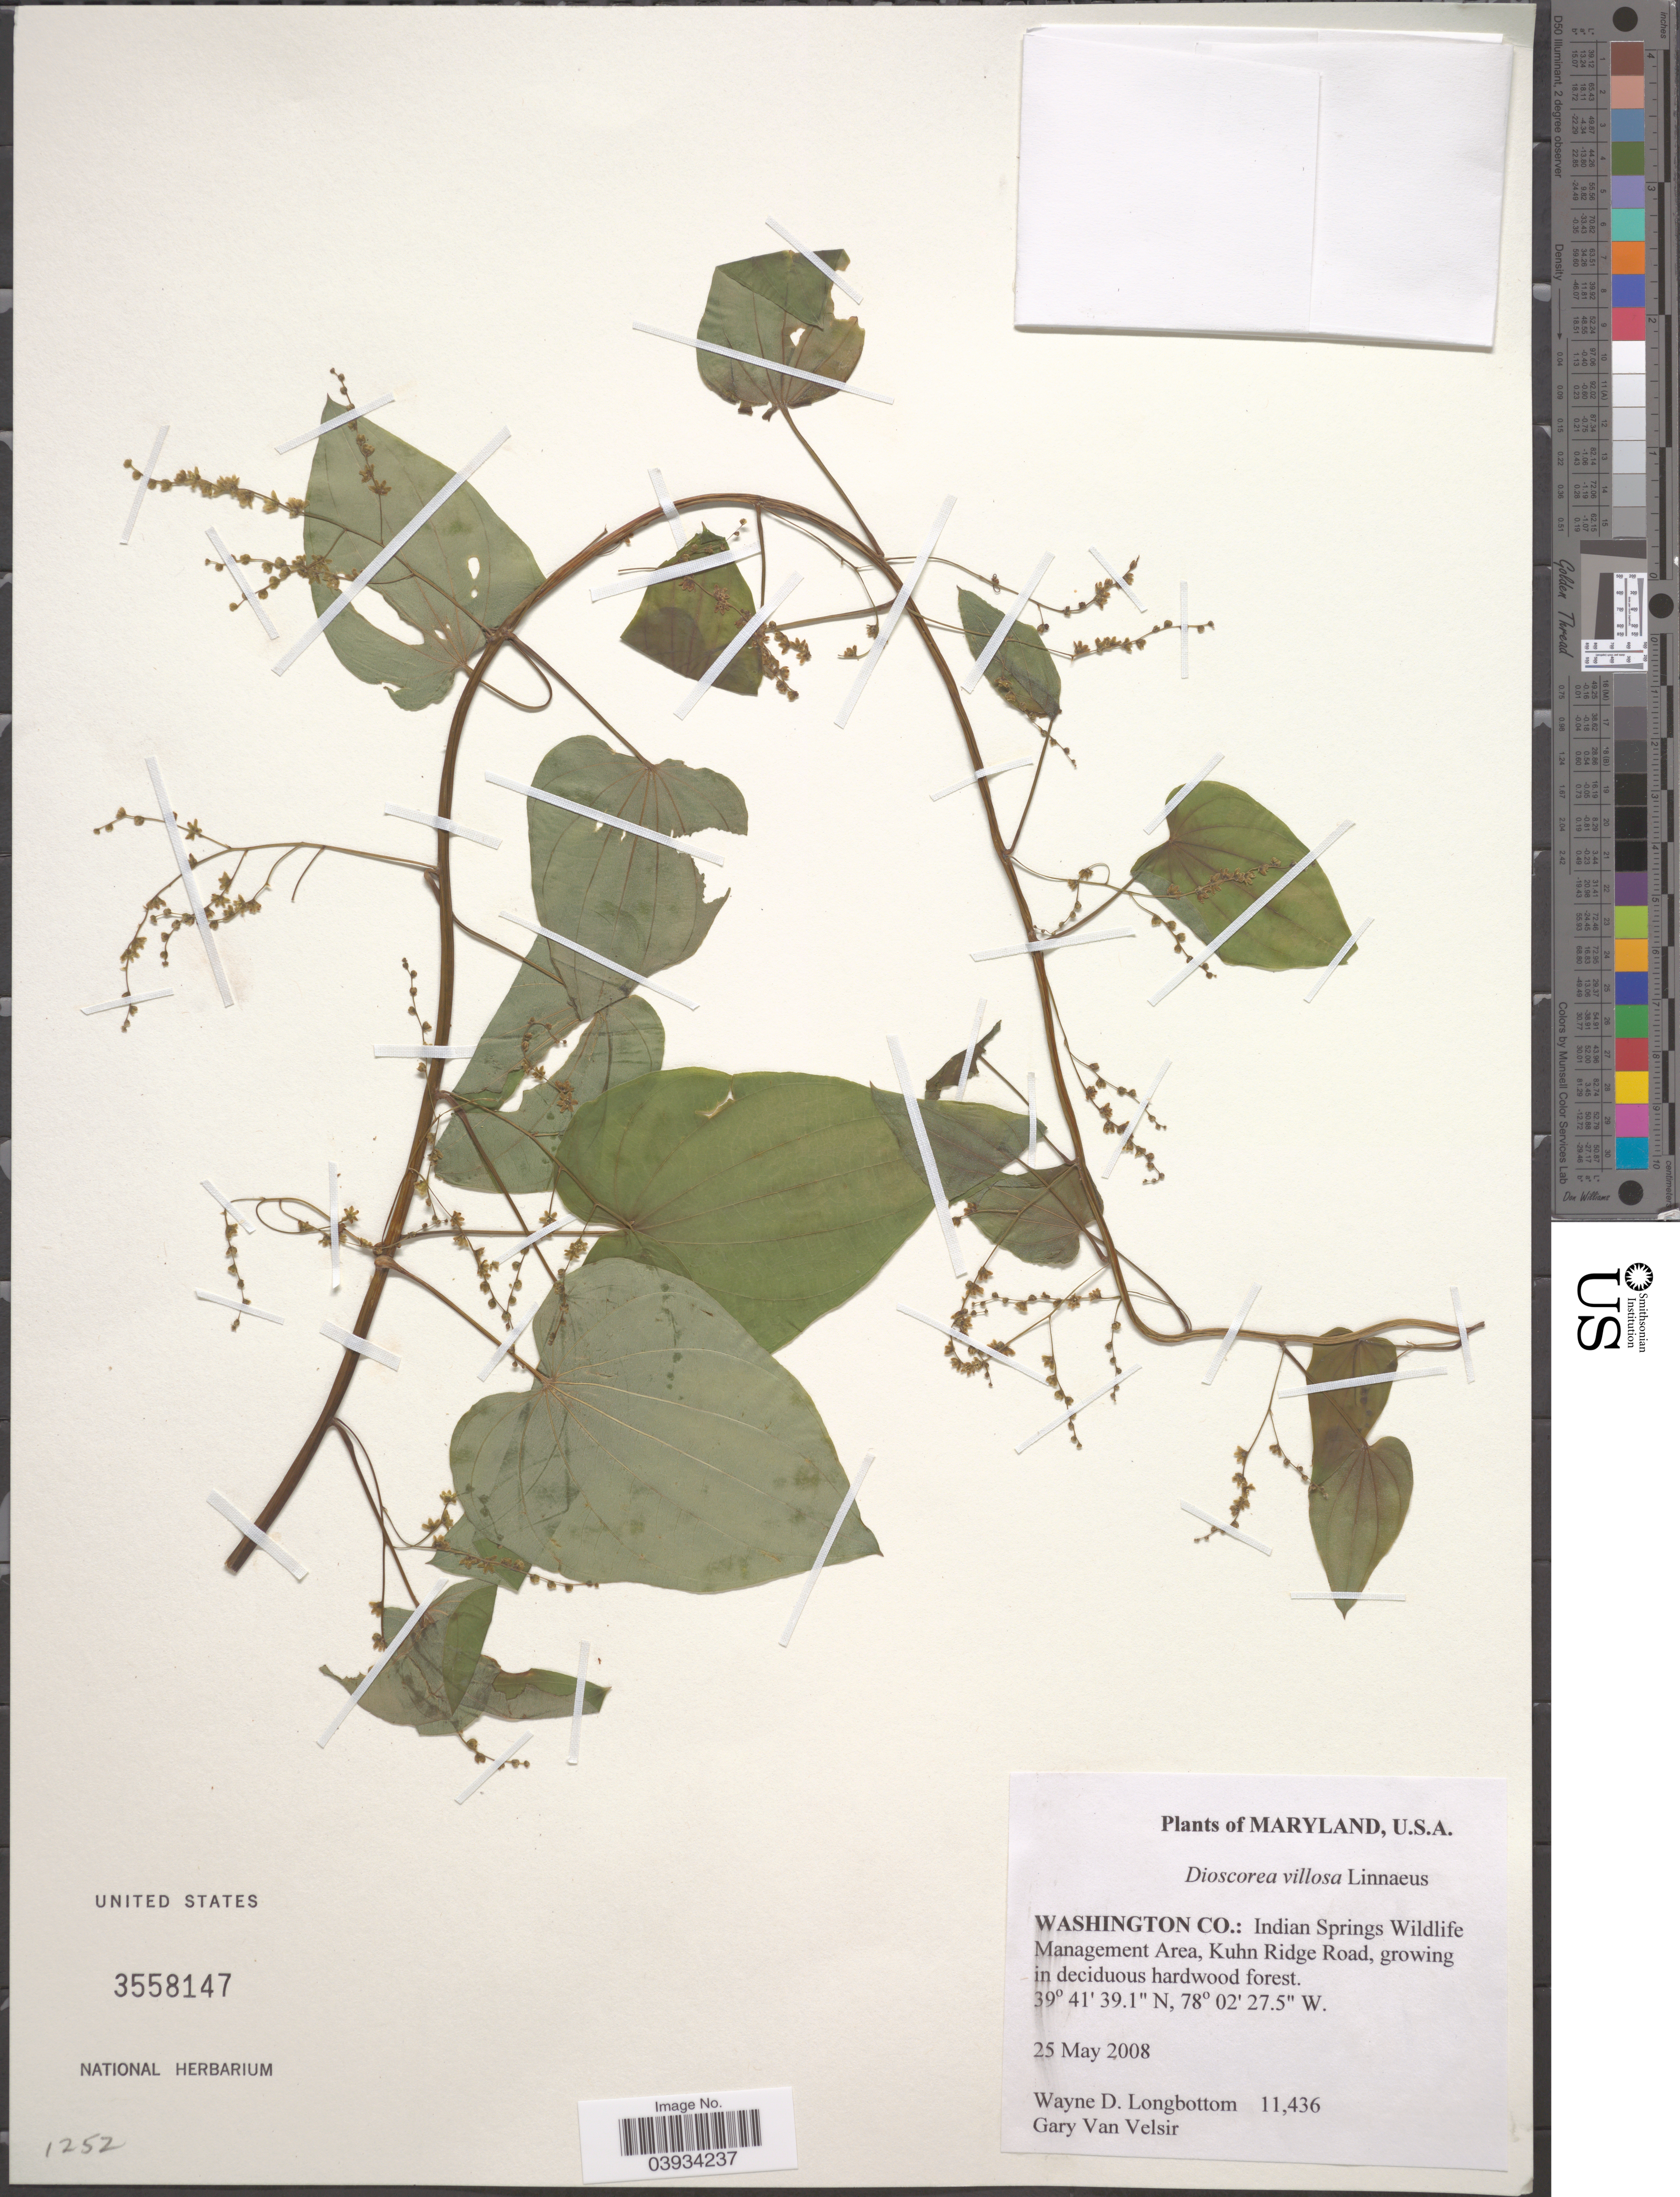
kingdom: Plantae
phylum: Tracheophyta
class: Liliopsida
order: Dioscoreales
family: Dioscoreaceae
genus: Dioscorea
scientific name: Dioscorea villosa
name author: L.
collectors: W. D. Longbottom & G. Van Velsir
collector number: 11436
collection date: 2008-05-25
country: United States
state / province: Maryland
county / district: Washington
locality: Washington Co.: Indian Springs Wildlife Management Area, Kuhn Ridge Road.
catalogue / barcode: US 3558147